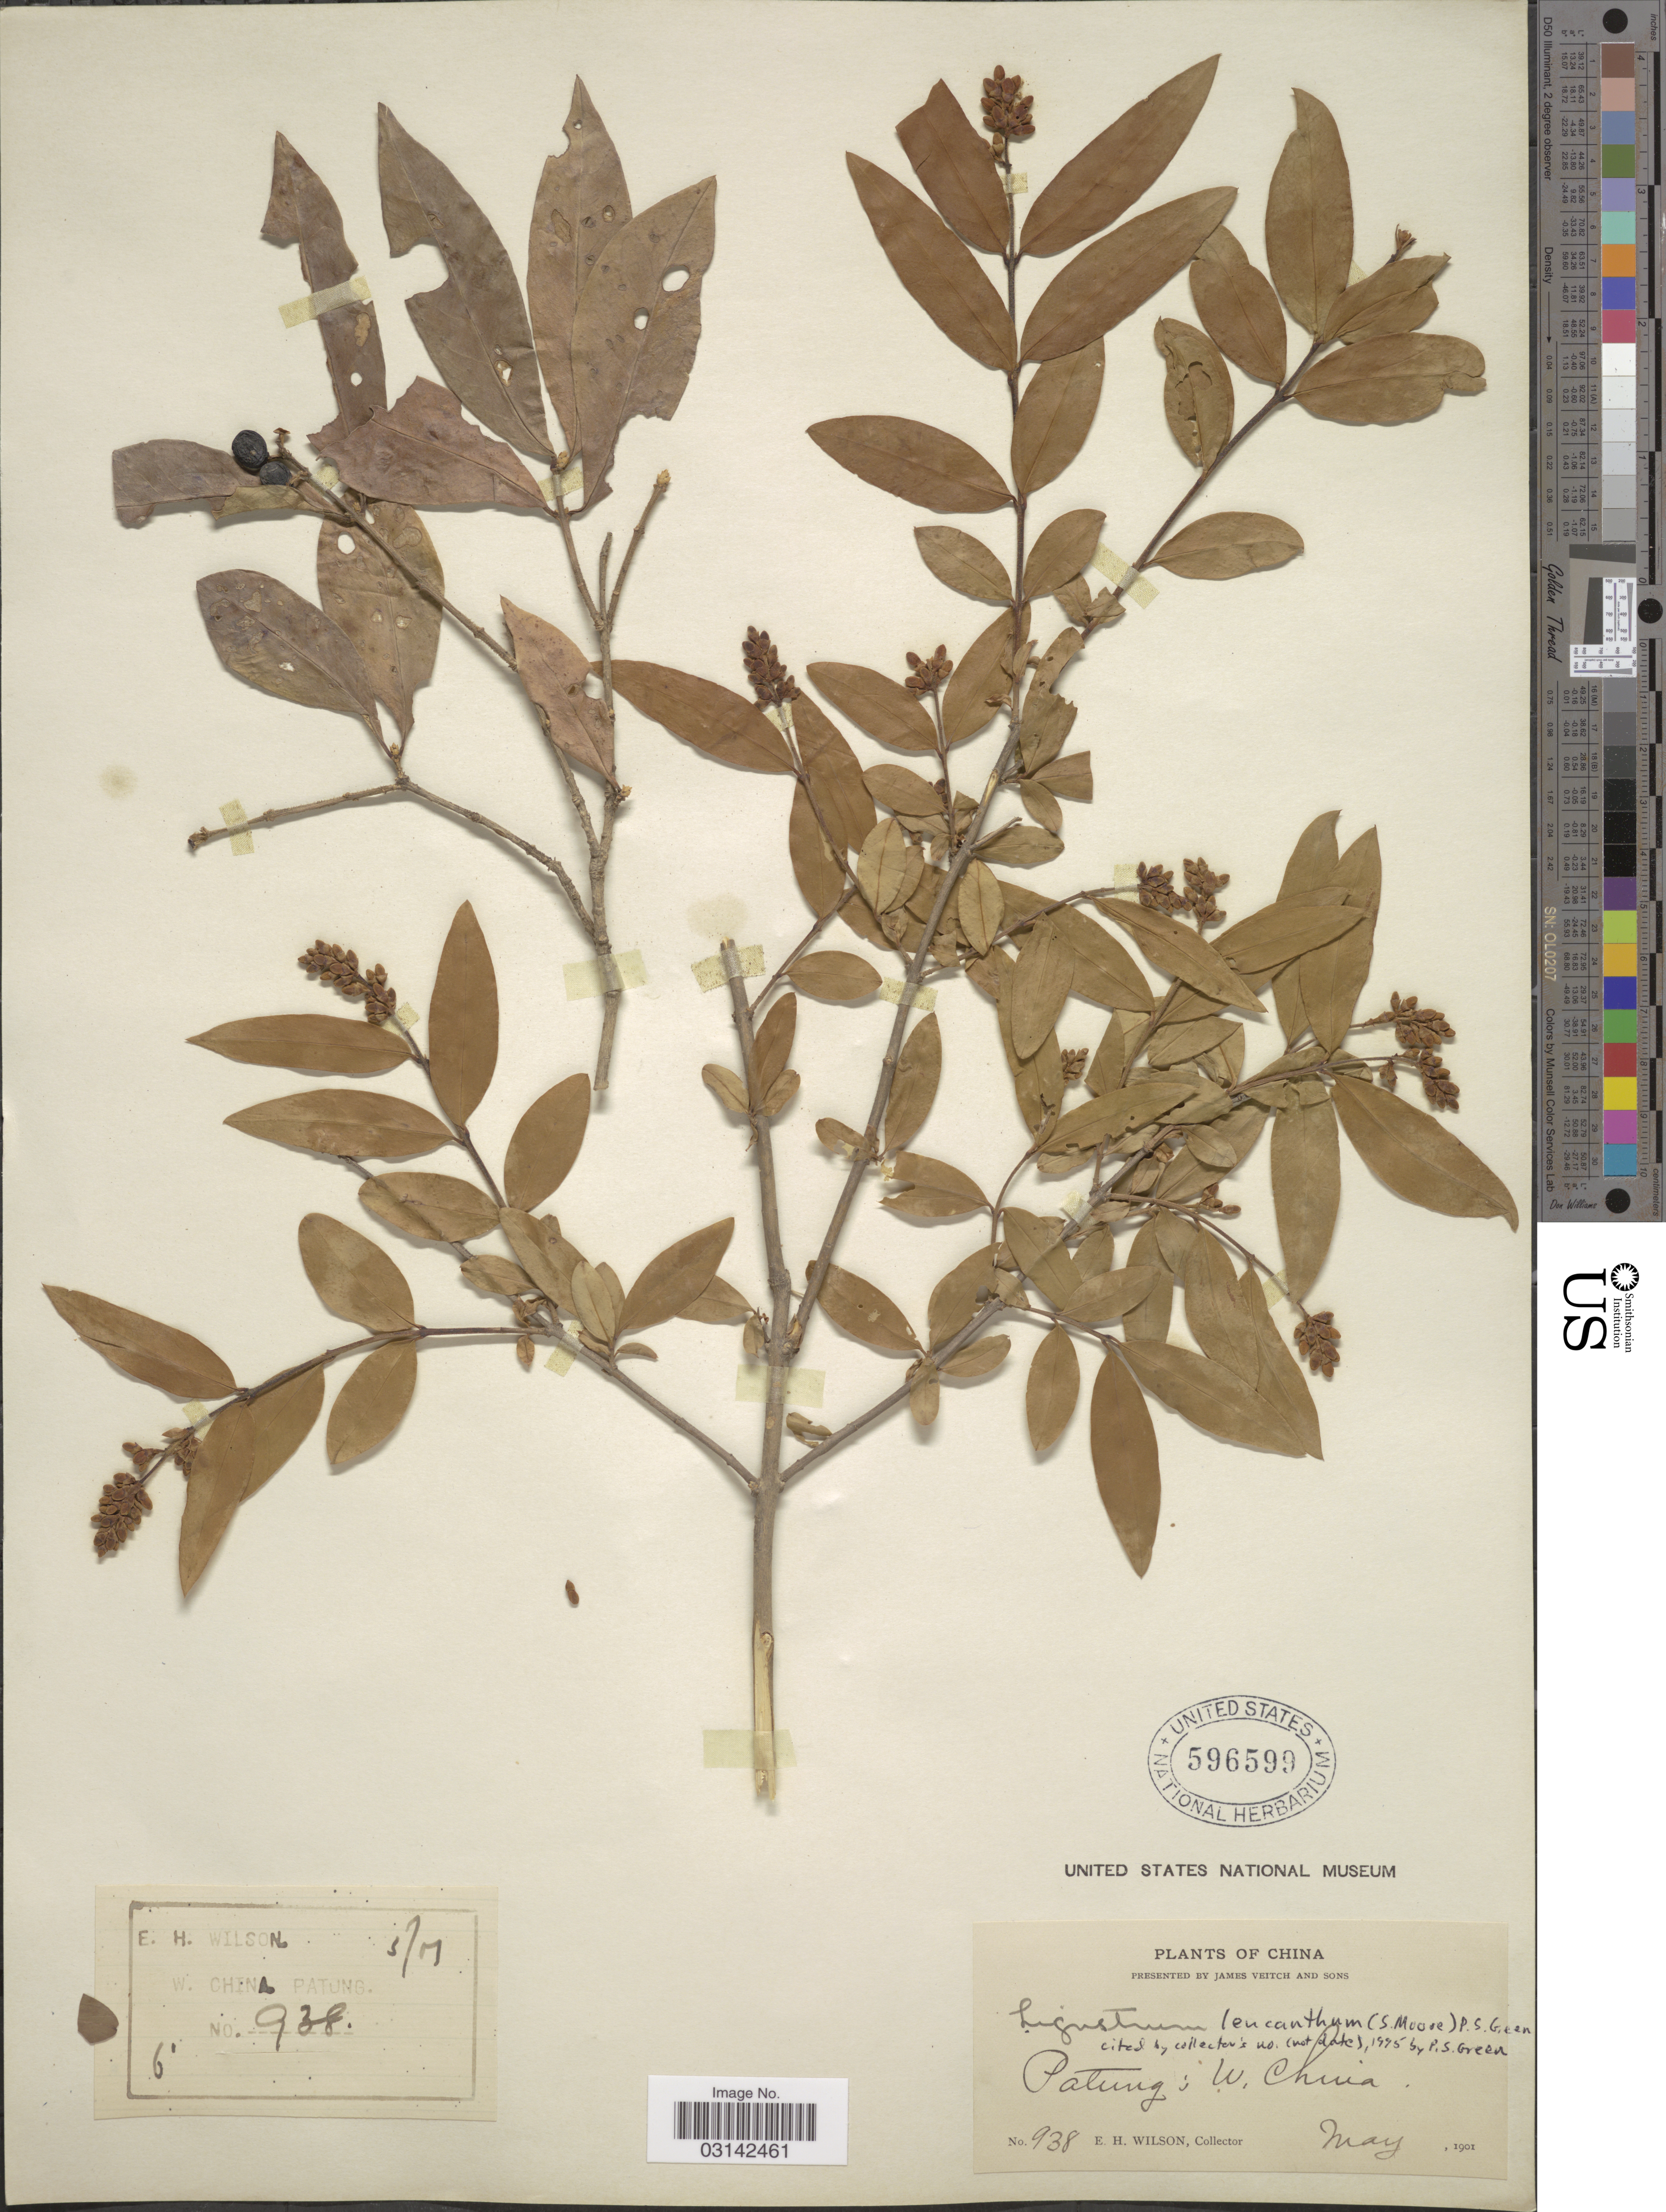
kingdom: Plantae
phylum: Tracheophyta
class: Magnoliopsida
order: Lamiales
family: Oleaceae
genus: Ligustrum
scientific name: Ligustrum leucanthum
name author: (S. Moore) P.S. Green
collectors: E. Wilson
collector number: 938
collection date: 1901-05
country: China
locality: Patung; W. China.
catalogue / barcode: US 596599